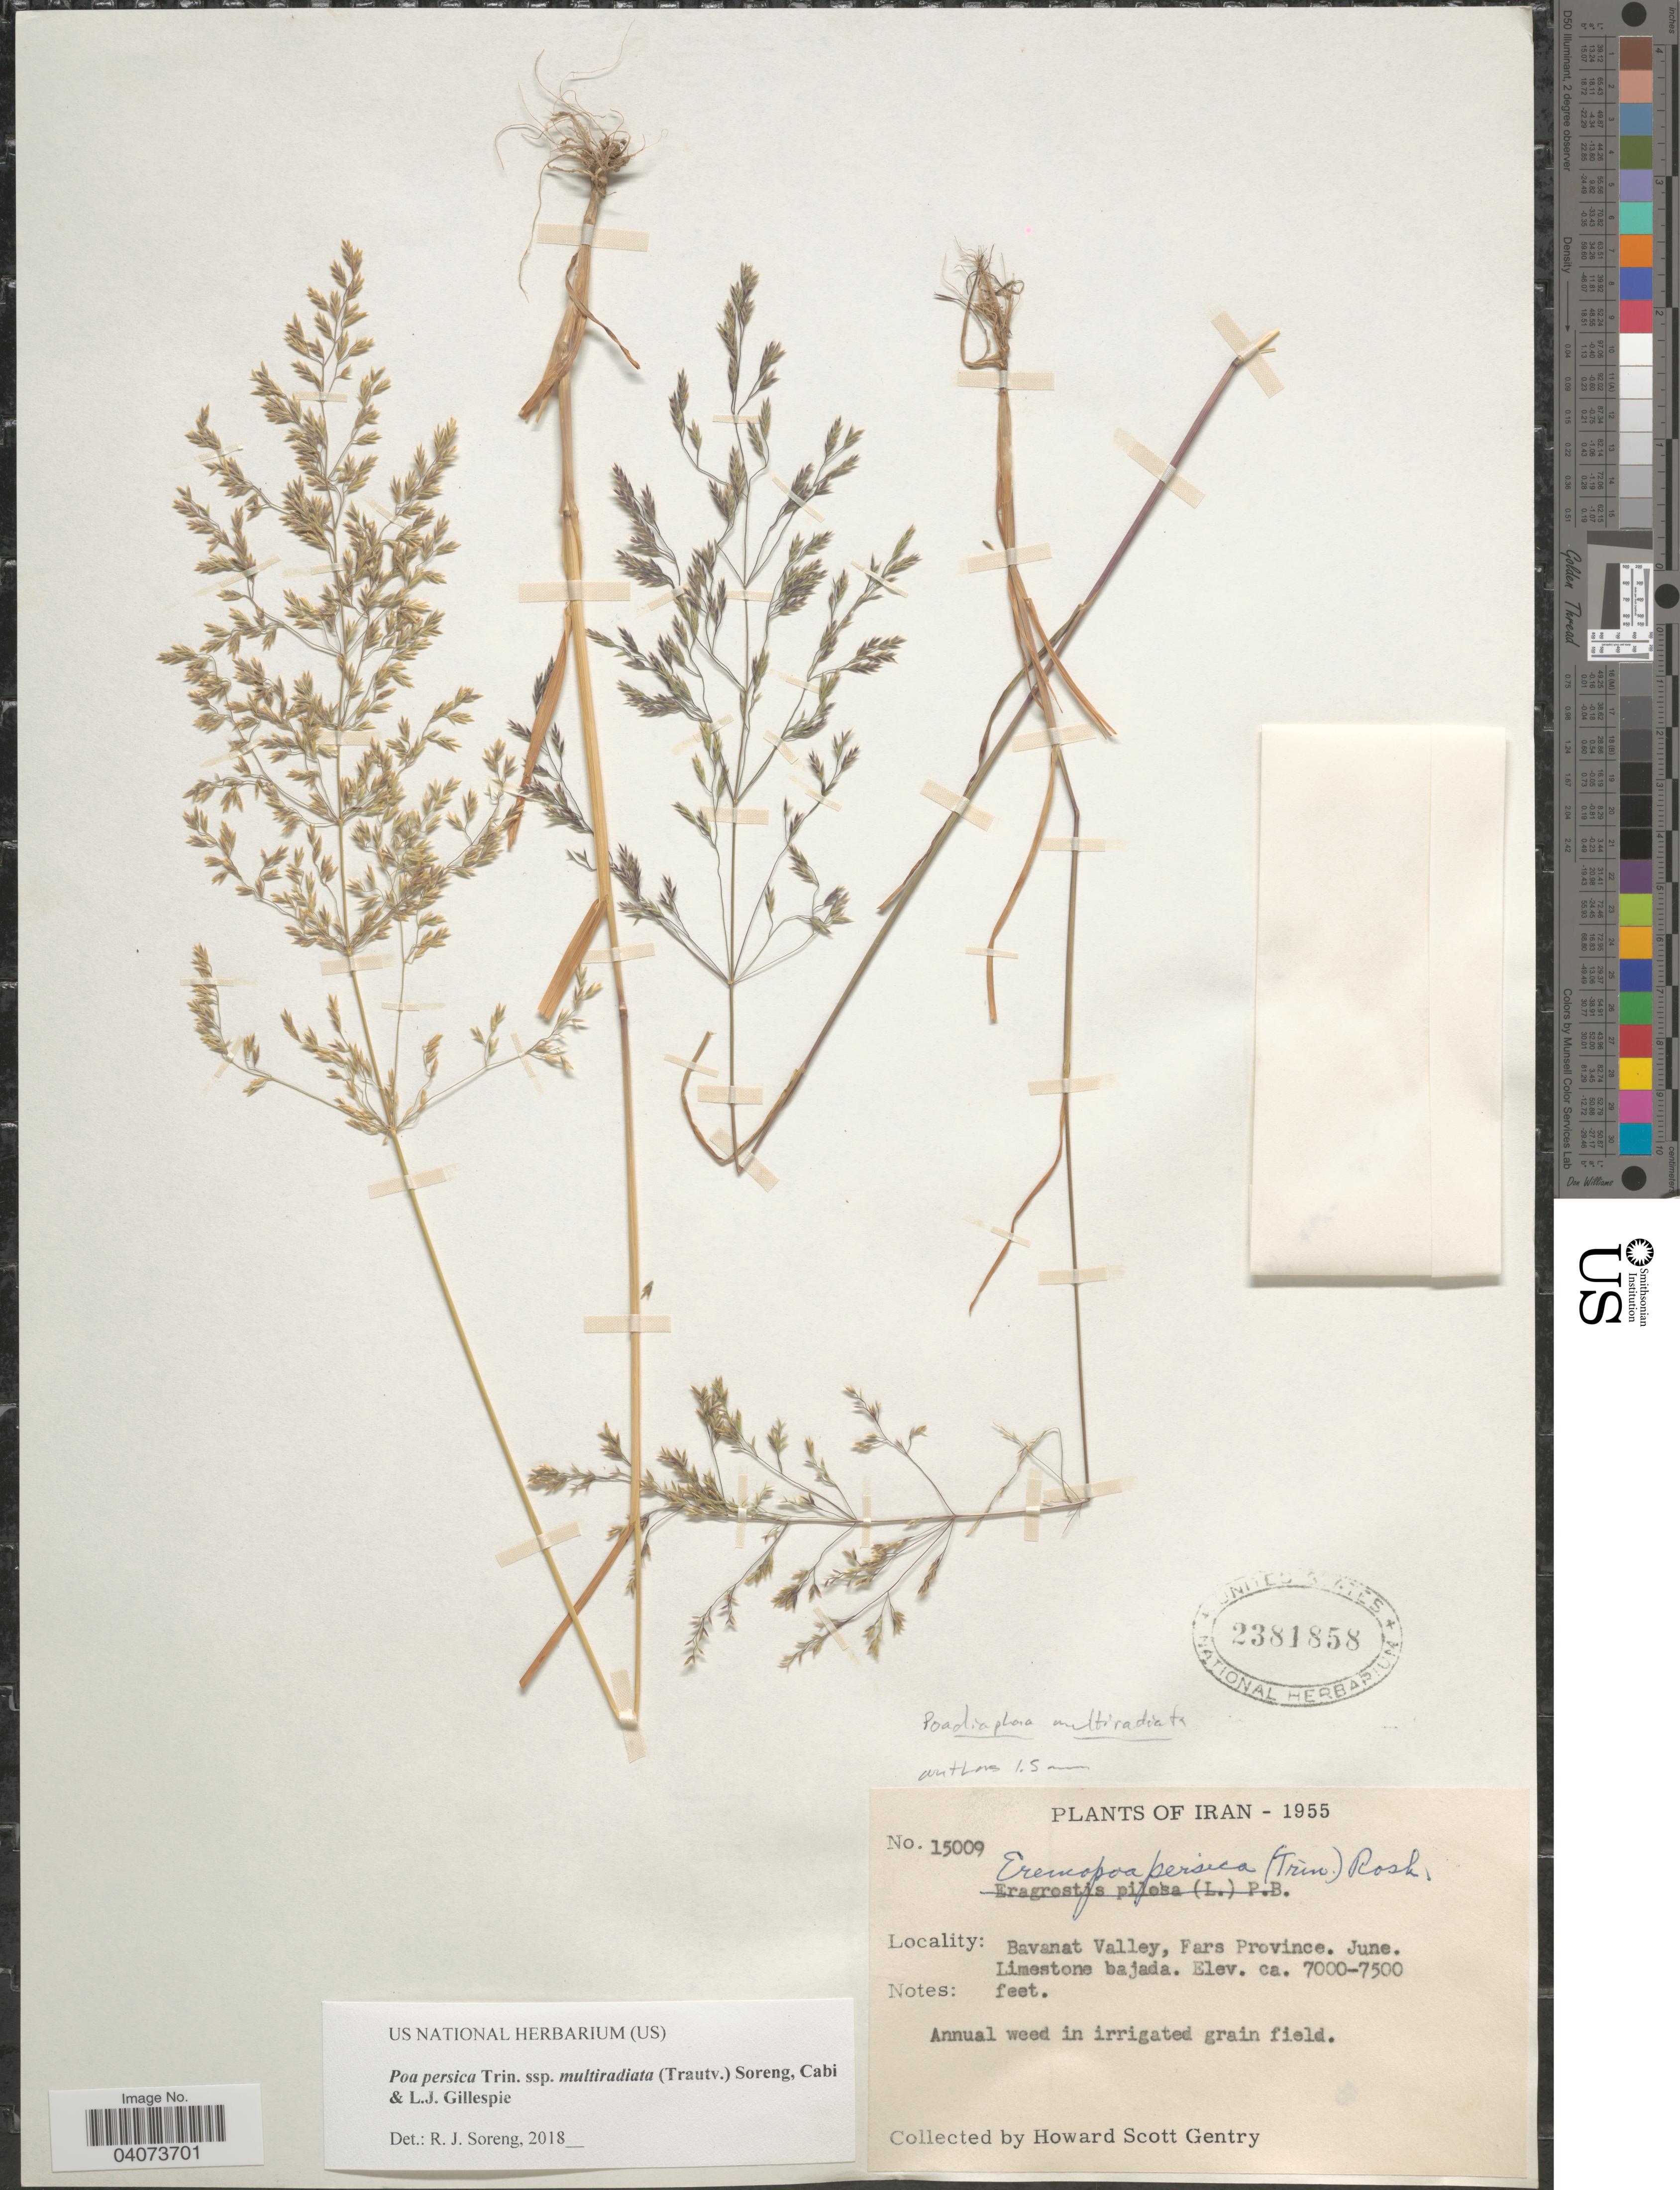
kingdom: Plantae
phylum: Tracheophyta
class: Liliopsida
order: Poales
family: Poaceae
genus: Poa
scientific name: Poa persica subsp. multiradiata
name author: (Trautv.) Soreng et al.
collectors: H. S. Gentry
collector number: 15009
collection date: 1955-06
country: Iran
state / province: Fars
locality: Bavanat Valley. Limestone bajada.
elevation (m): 2134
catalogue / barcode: US 2381858